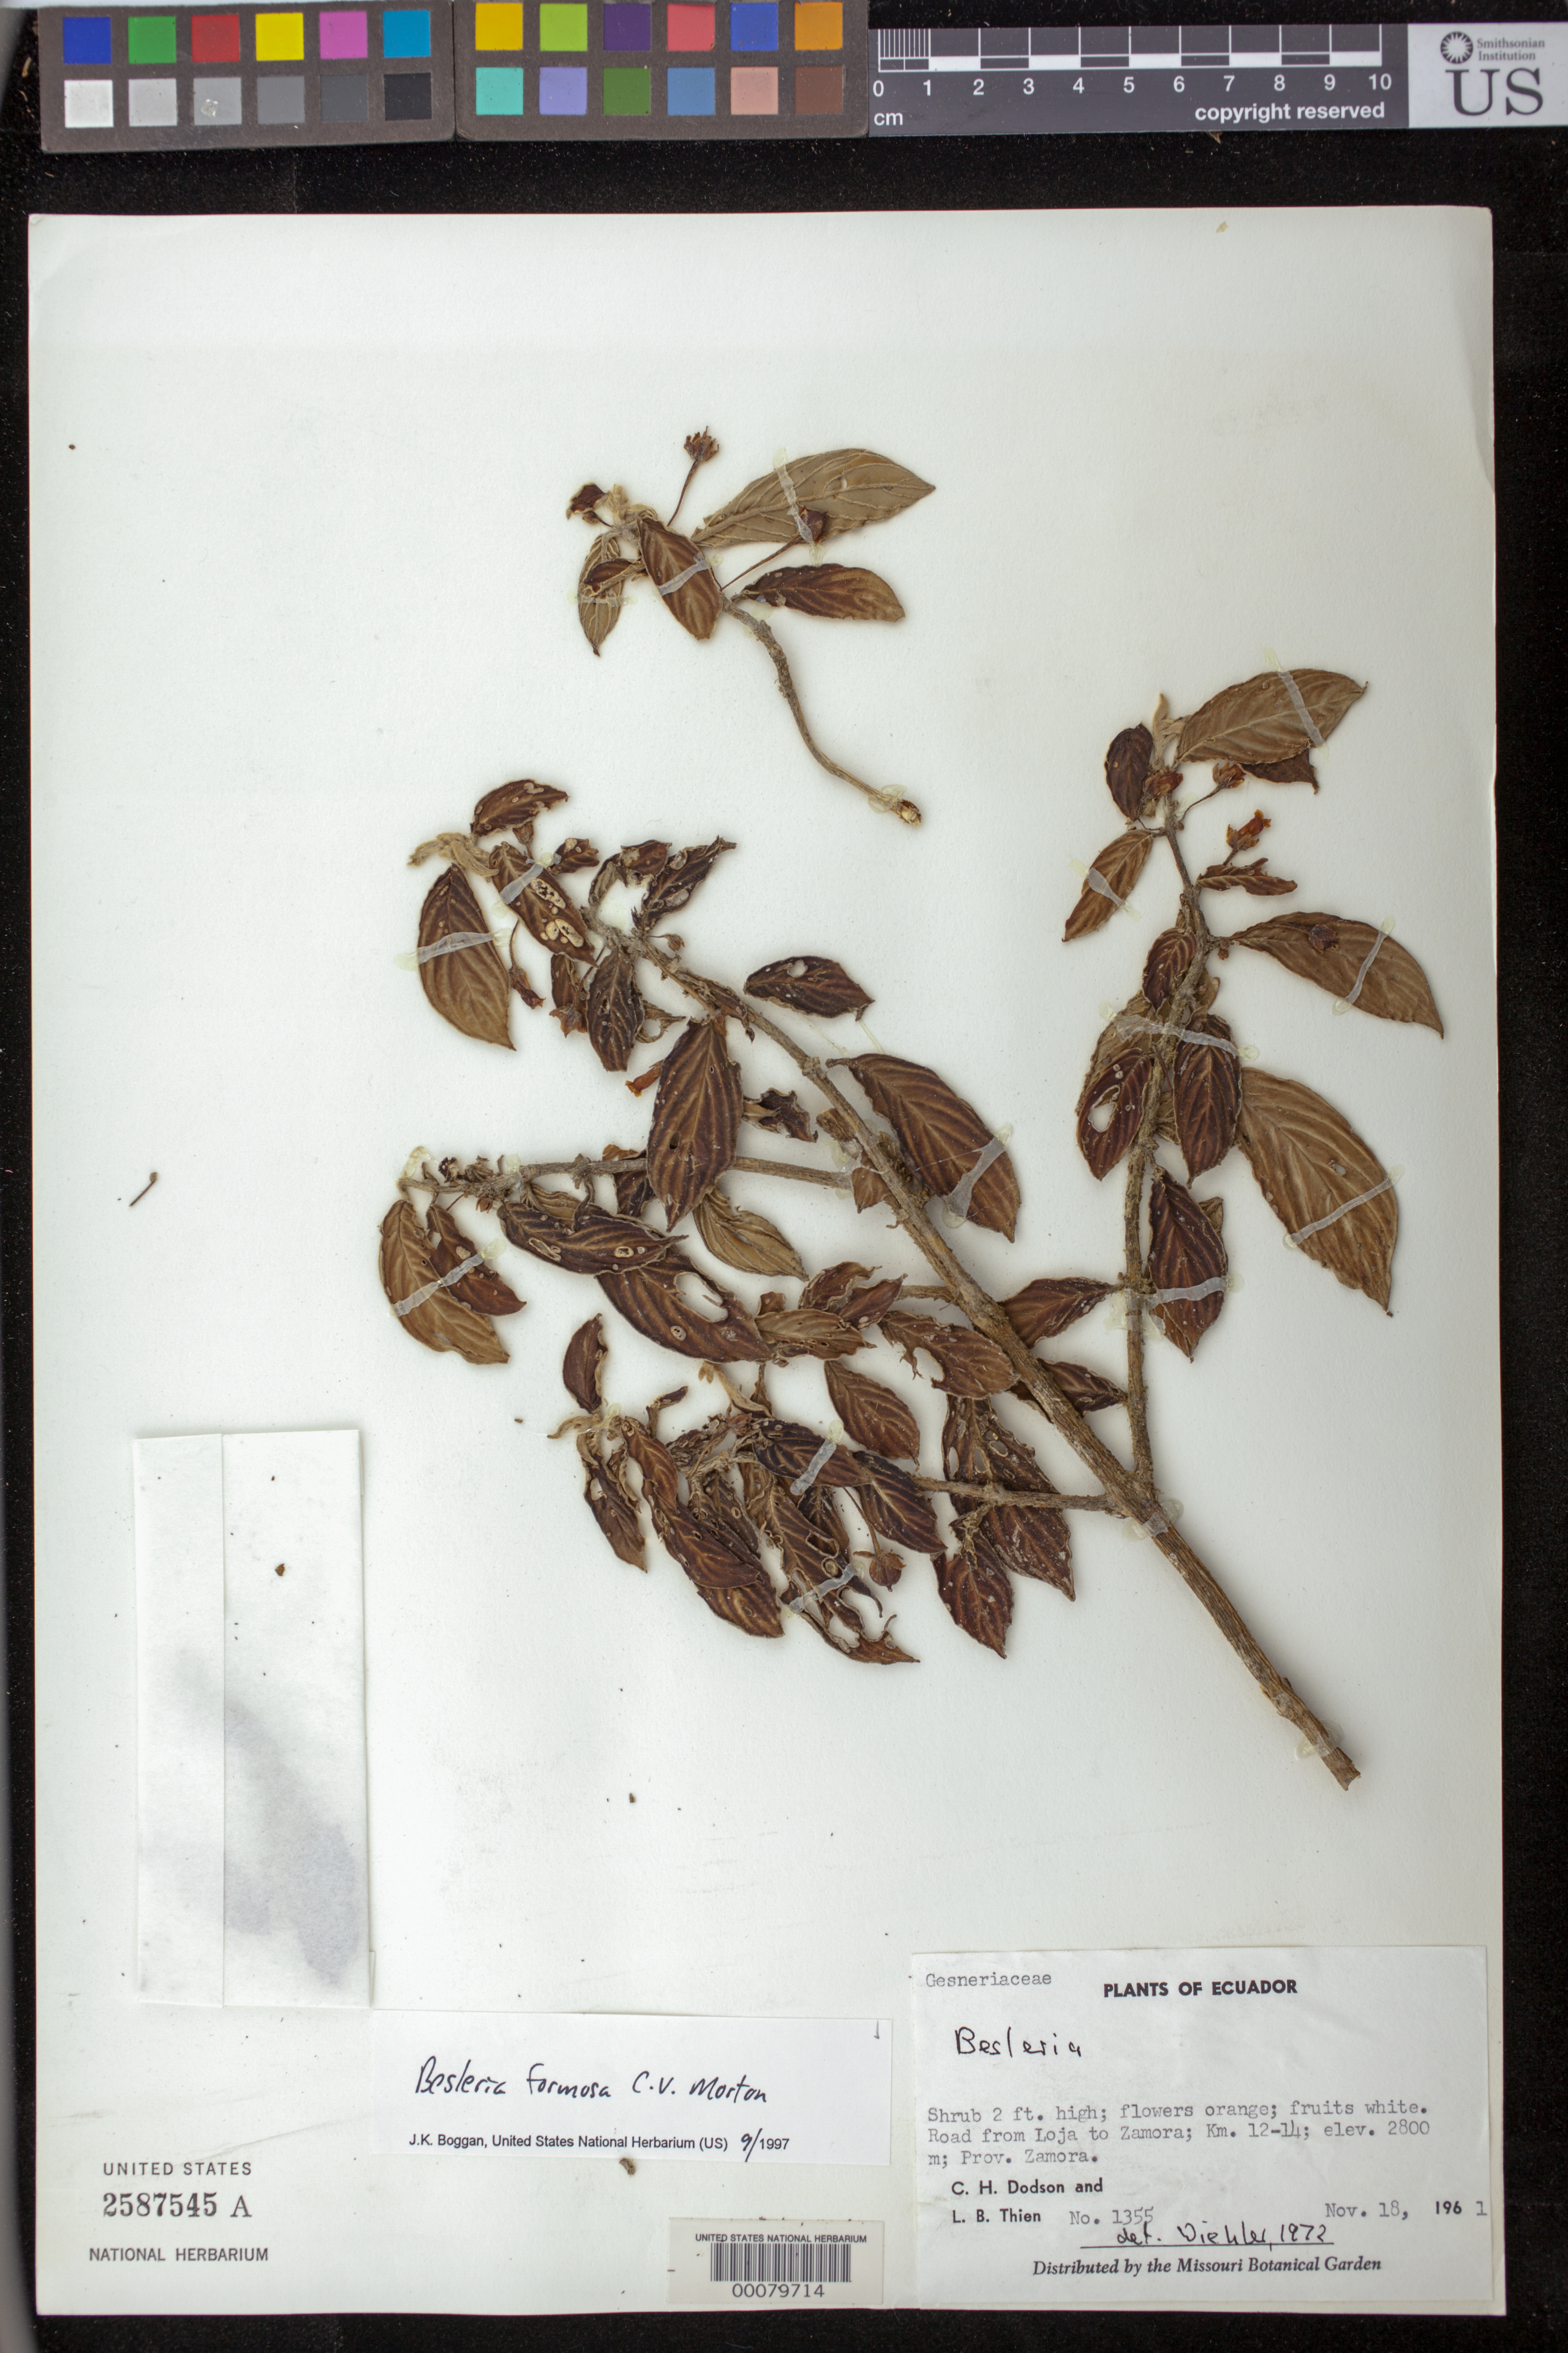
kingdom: Plantae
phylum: Tracheophyta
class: Magnoliopsida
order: Lamiales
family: Gesneriaceae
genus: Besleria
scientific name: Besleria amabilis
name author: C.V. Morton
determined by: Skog, Laurence E.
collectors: C. H. Dodson & L. Thien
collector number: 1355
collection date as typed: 18 Nov 1961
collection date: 1961-11-18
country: Ecuador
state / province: Zamora-Chinchipe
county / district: Zamora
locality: Road from Loja to Zamora, km 12-14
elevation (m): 2800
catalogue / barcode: US 2587545A